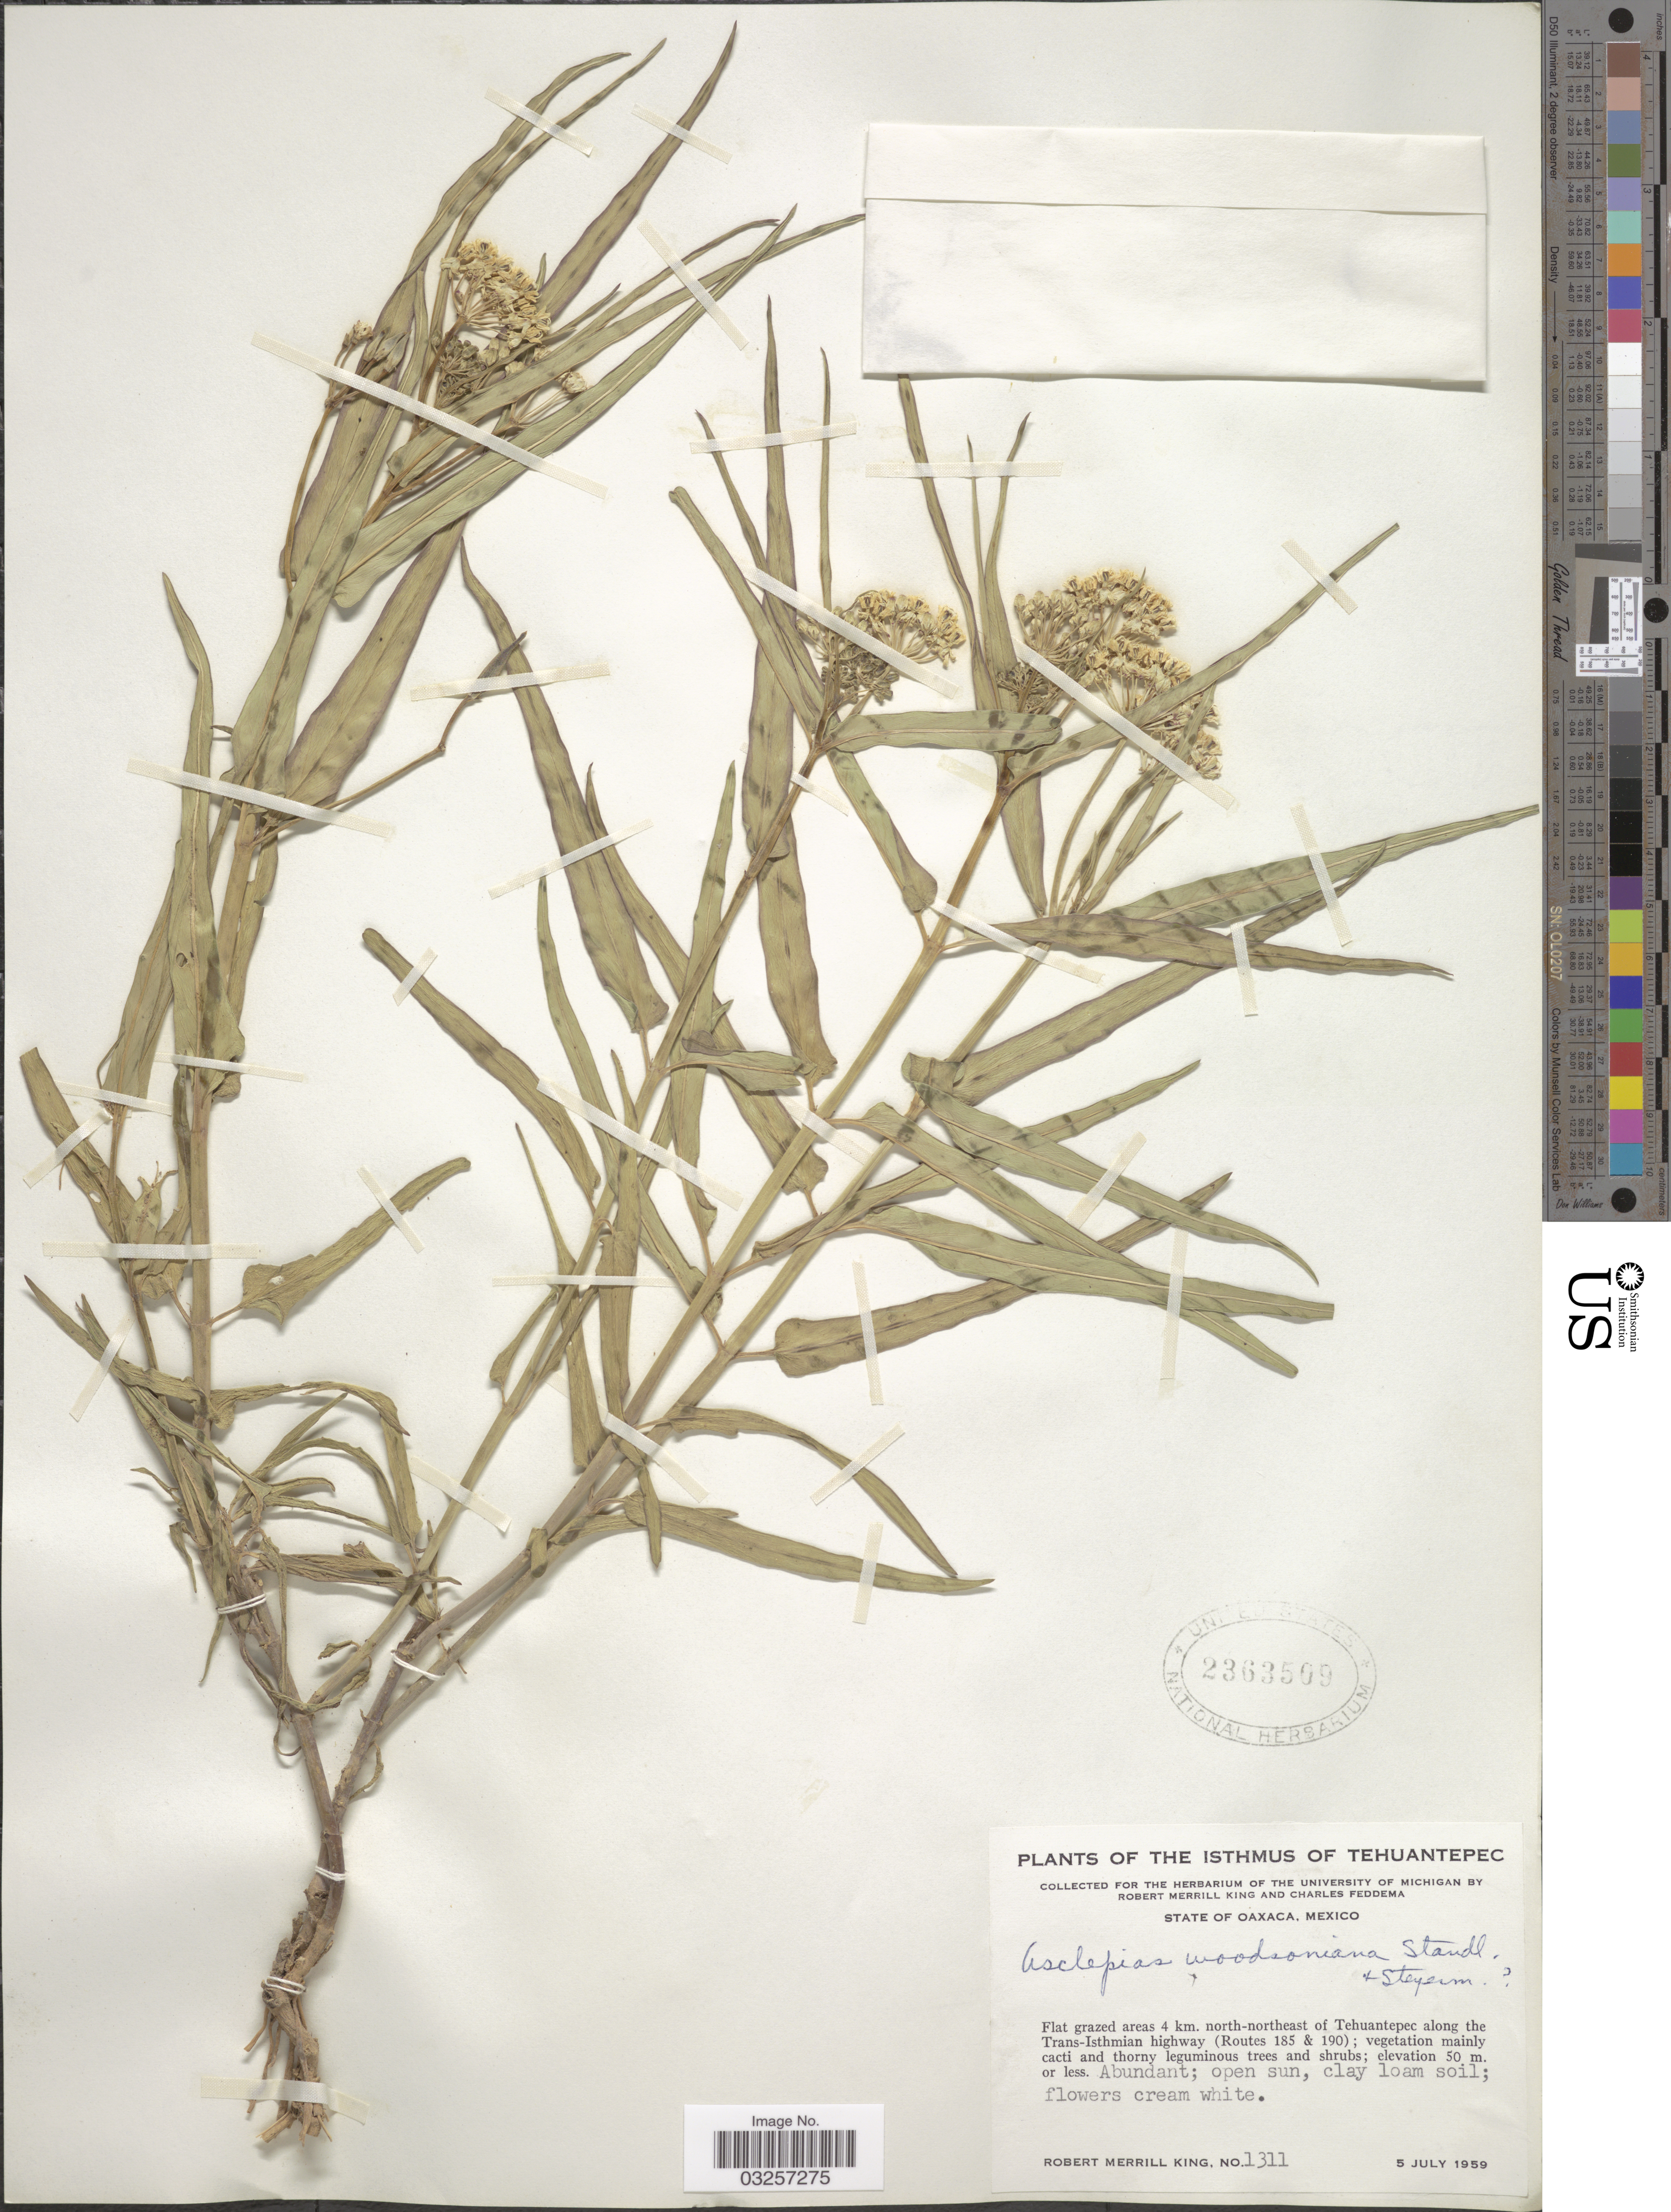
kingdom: Plantae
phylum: Tracheophyta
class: Magnoliopsida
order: Gentianales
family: Apocynaceae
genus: Asclepias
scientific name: Asclepias woodsoniana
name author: Standl. & Steyerm.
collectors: R. M. King & C. Feddema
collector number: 1311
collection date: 1959-07-05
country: Mexico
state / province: Oaxaca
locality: The Isthmus of Tehuantepec. Flat grazed areas 4 km. north-northeast of Tehuantepec along the Trans-Istmian highway (Routes 185 & 190).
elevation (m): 50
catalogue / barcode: US 2363509